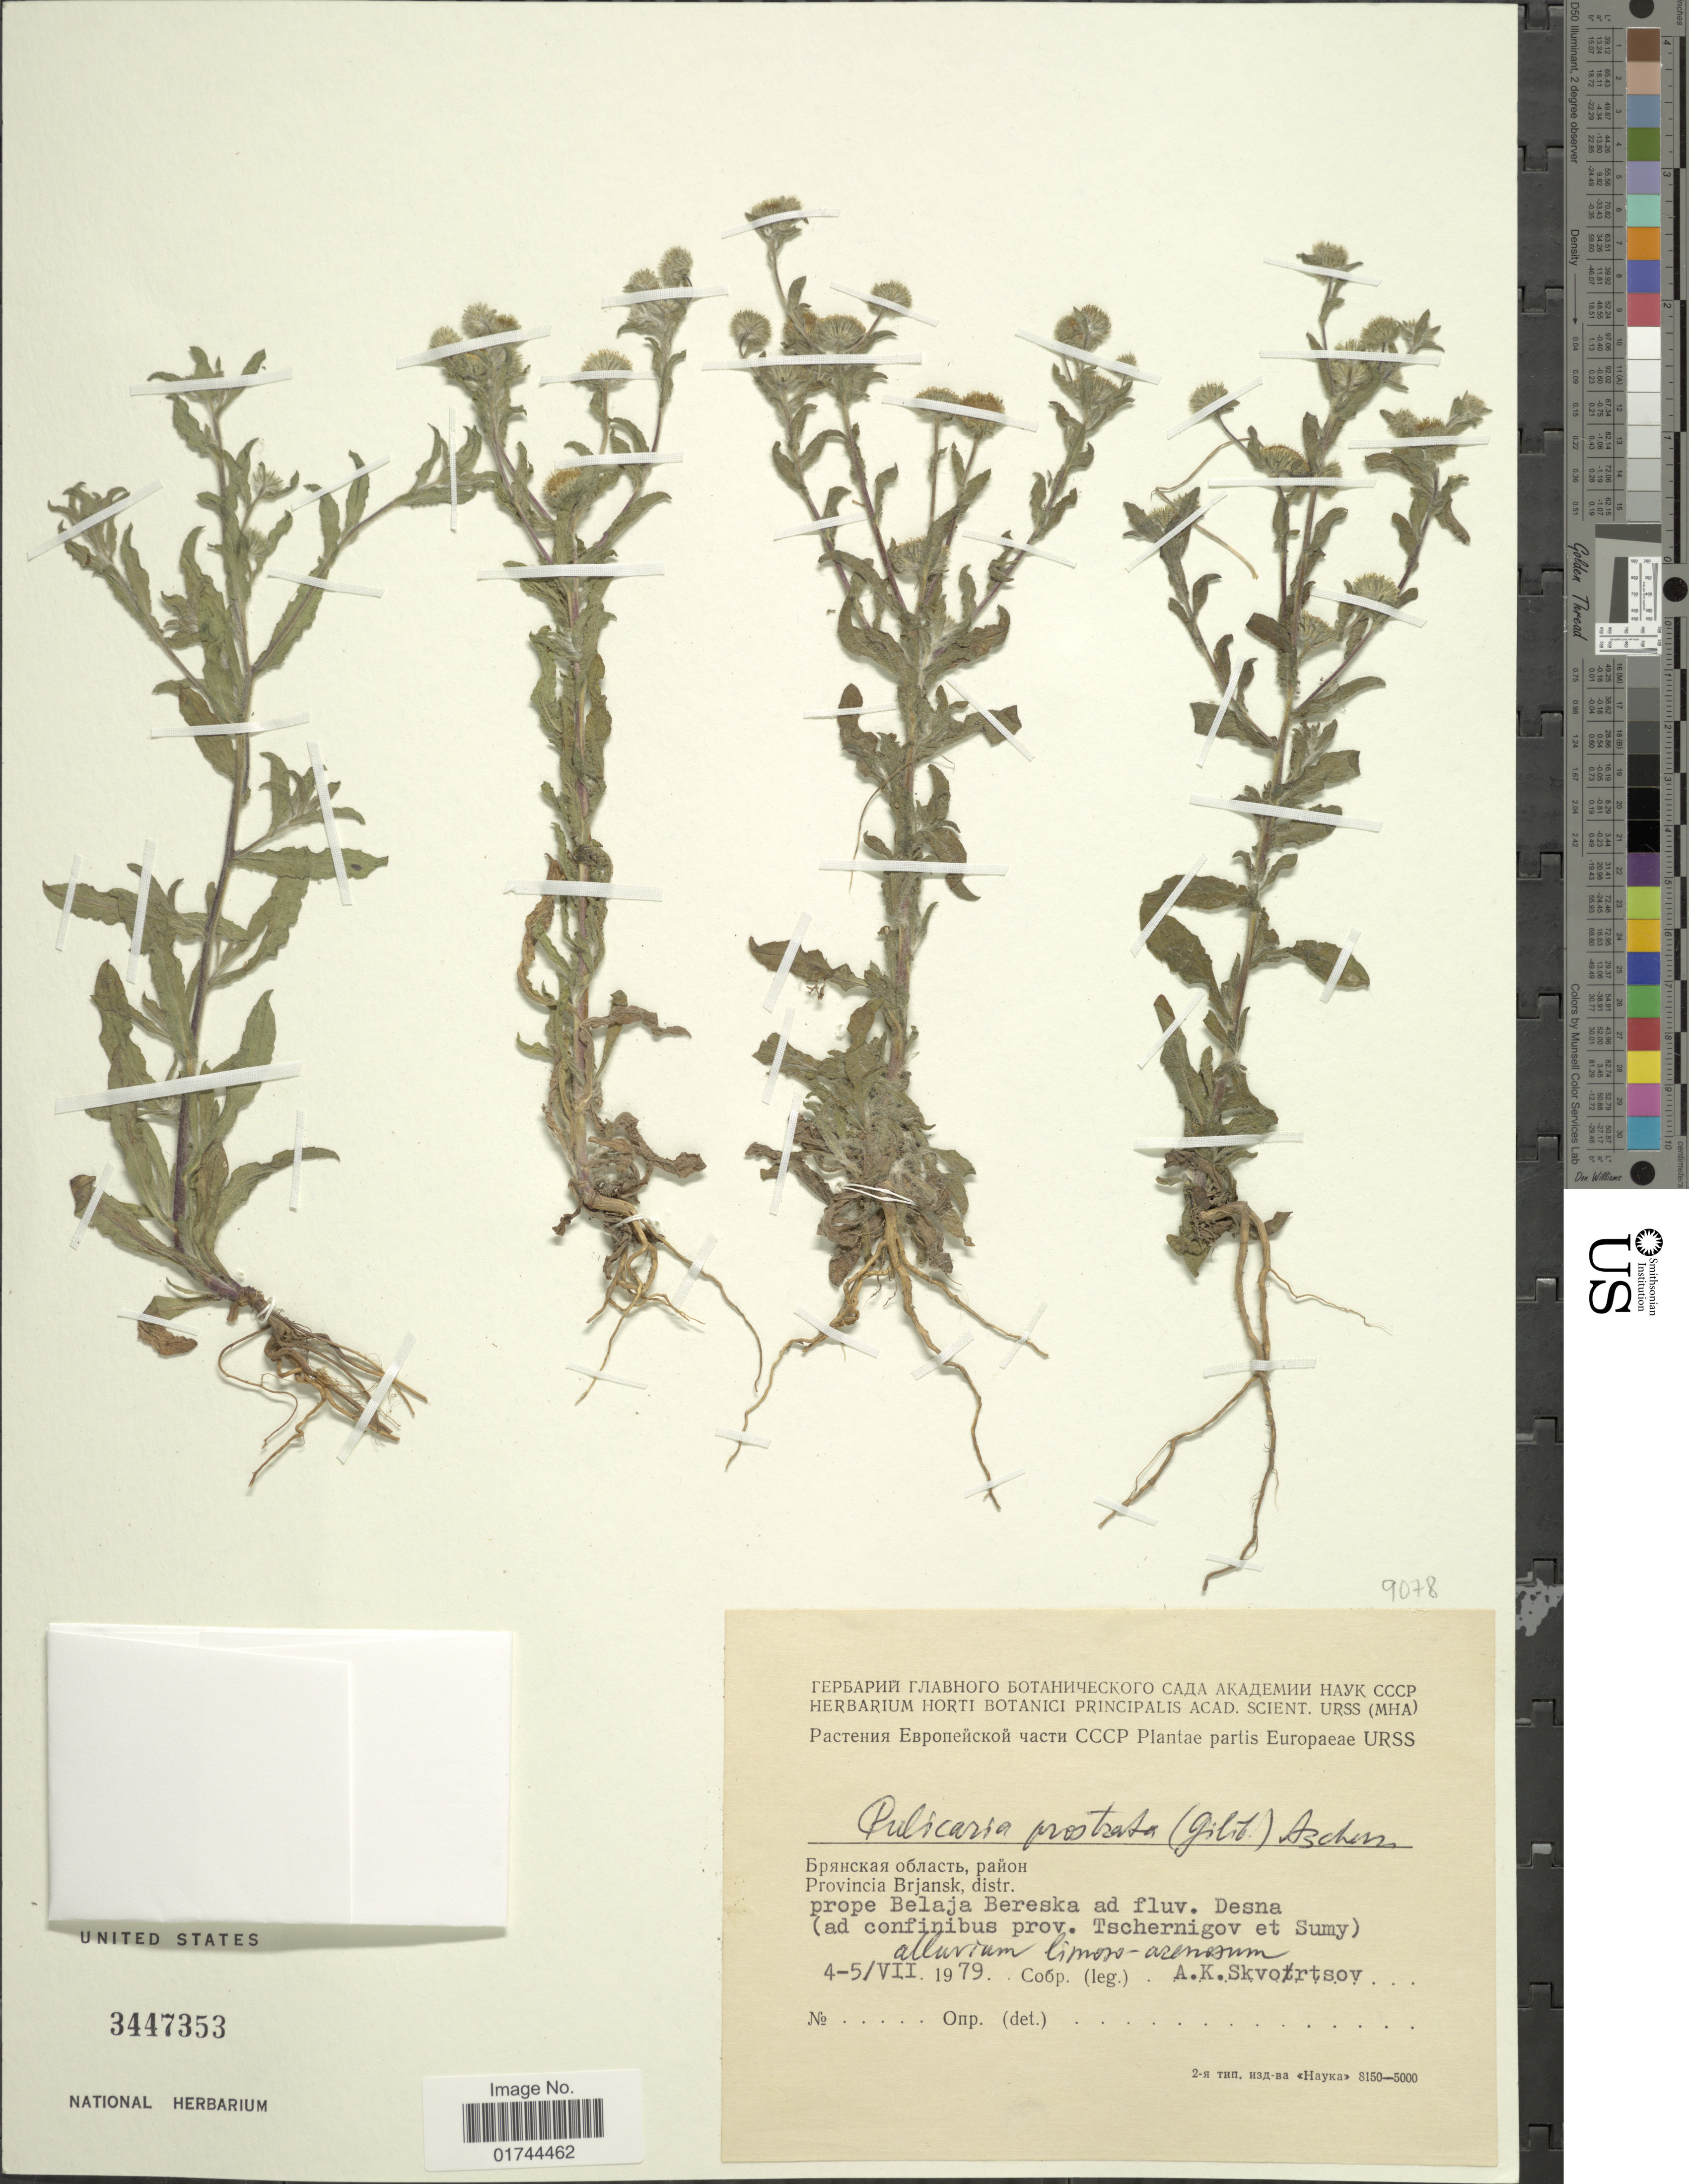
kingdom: Plantae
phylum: Tracheophyta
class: Magnoliopsida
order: Asterales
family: Asteraceae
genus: Pulicaria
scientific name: Pulicaria prostrata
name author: Asch. ex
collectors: A. K. Skvortsov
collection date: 1979-07-04/1979-07-05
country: Russian Federation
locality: Provincia Brjansk, distr. prope Belaja Bereska ad fluv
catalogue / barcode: US 3447353